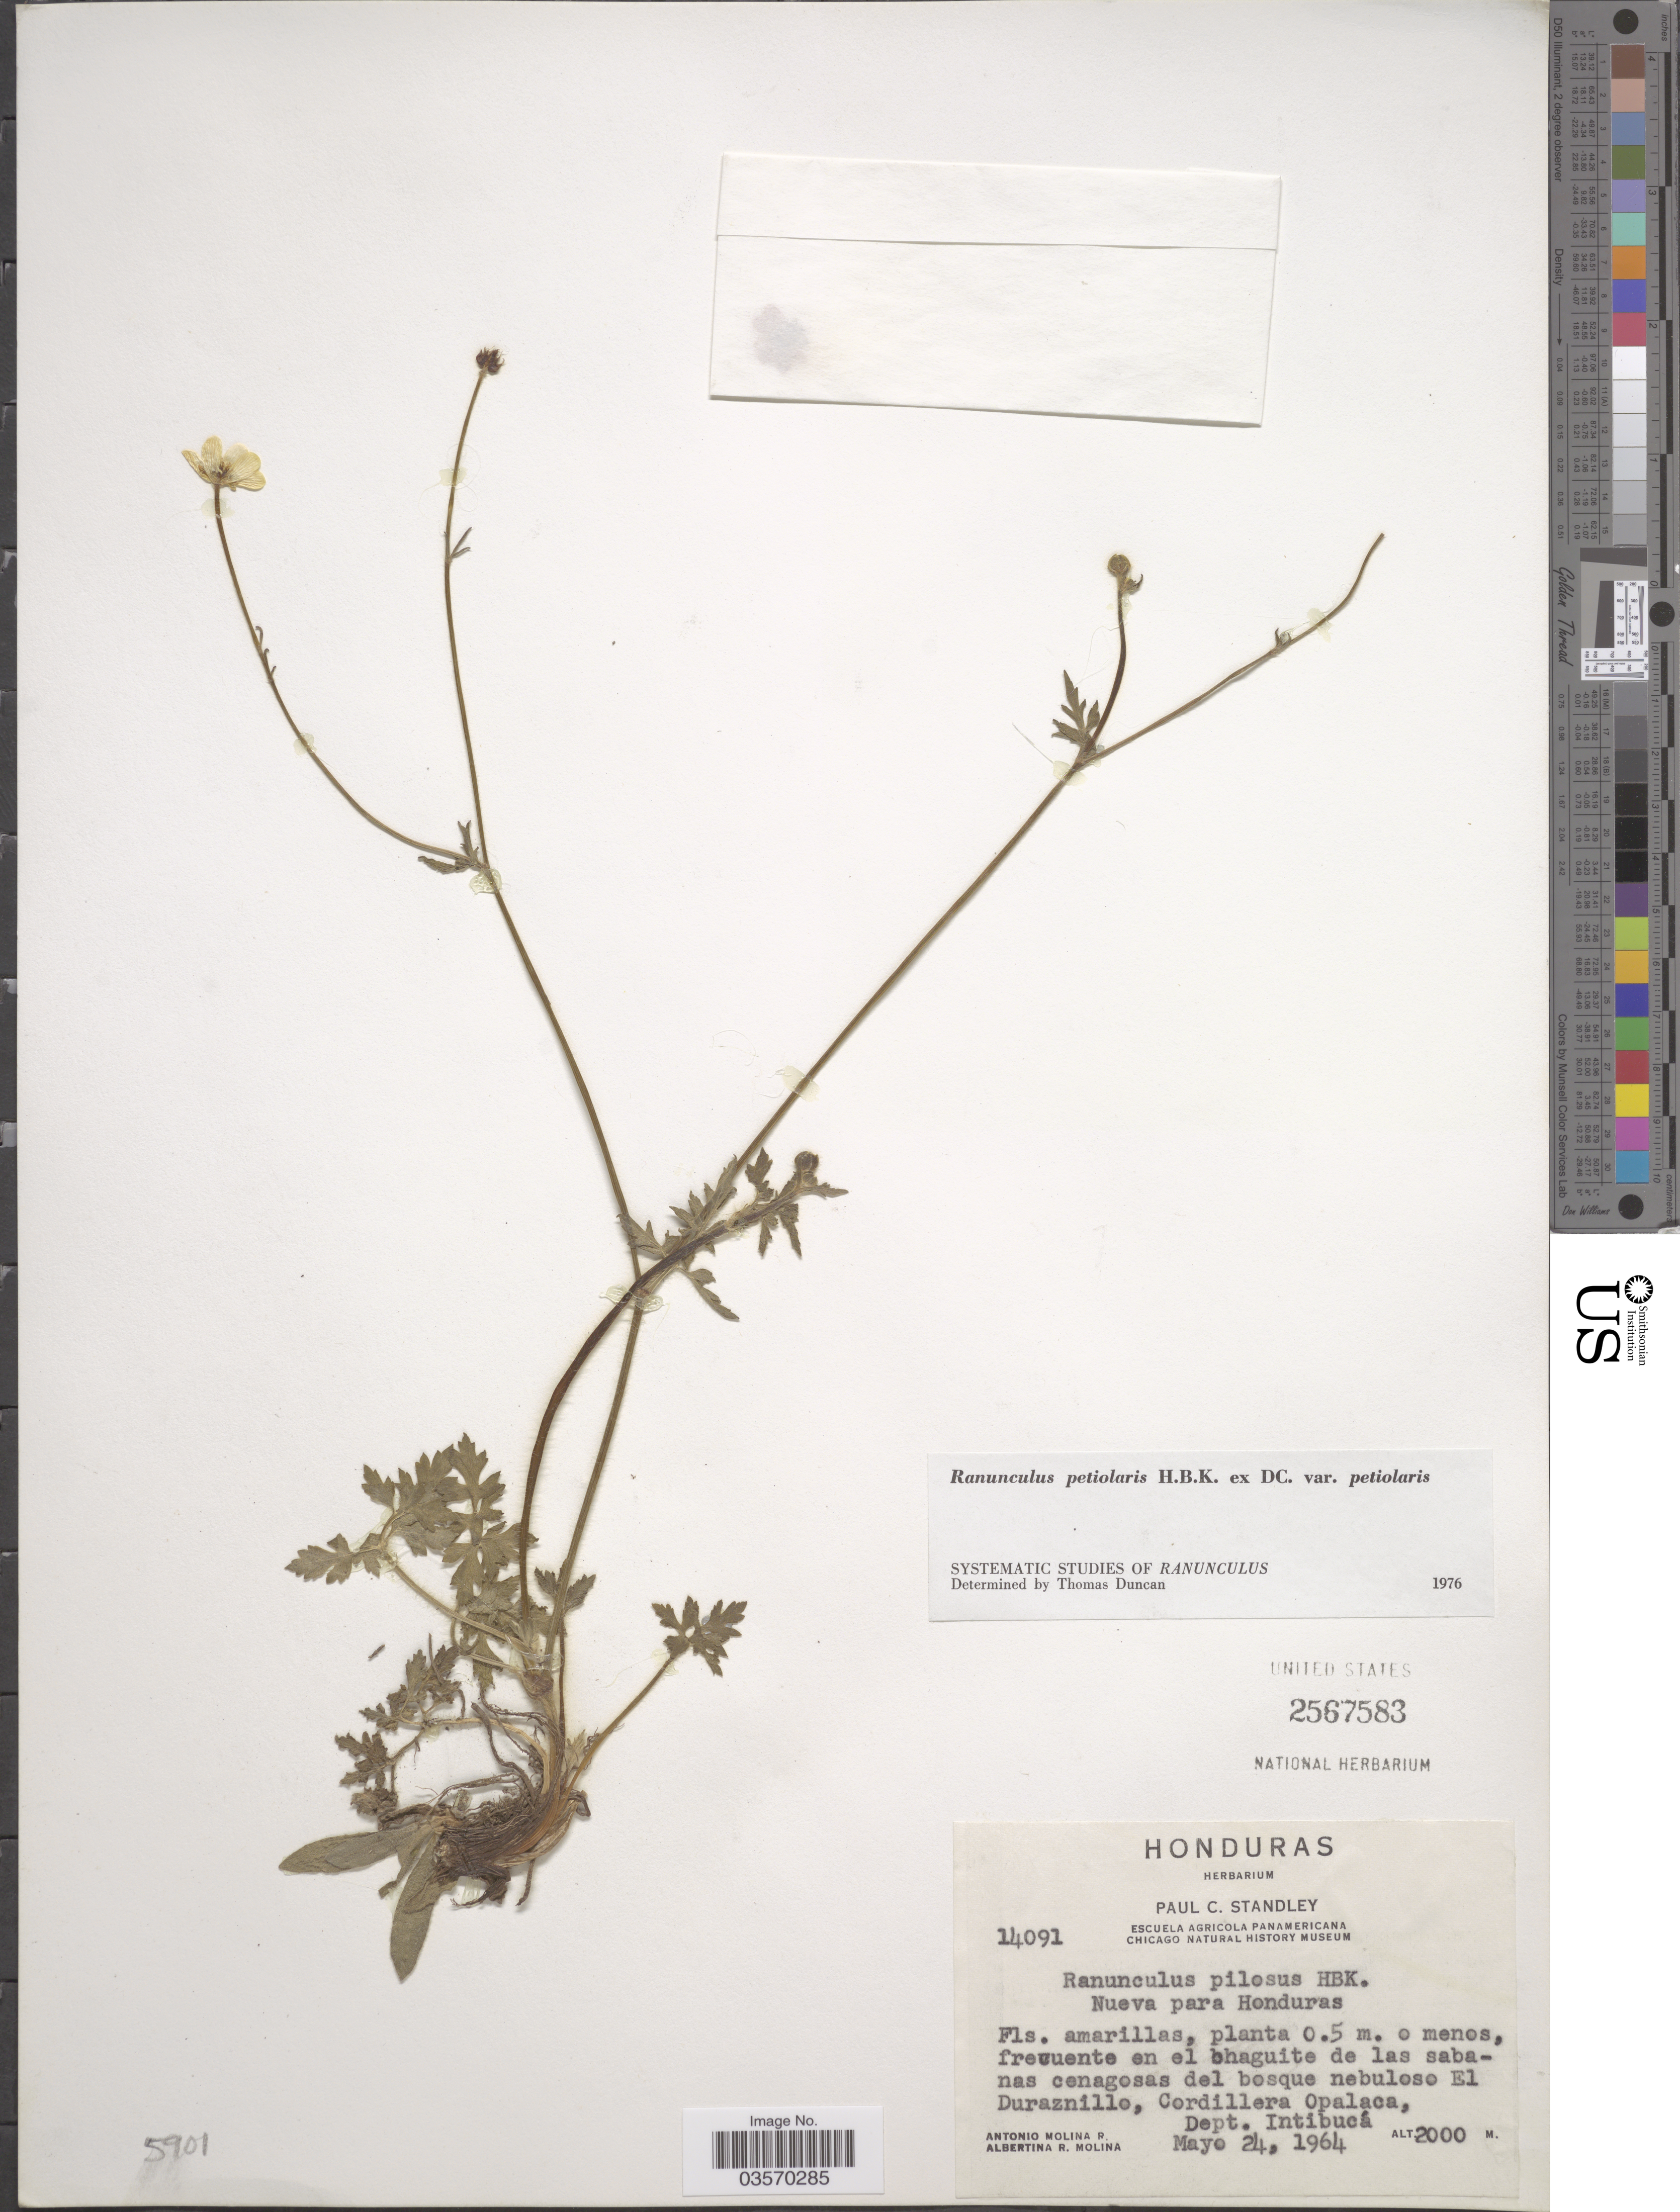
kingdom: Plantae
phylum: Tracheophyta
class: Magnoliopsida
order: Ranunculales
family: Ranunculaceae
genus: Ranunculus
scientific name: Ranunculus petiolaris var. petiolaris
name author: Kunth ex DC.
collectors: A. Molina R. & A. R. Molina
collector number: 14091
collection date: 1964-05-24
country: Honduras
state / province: Intibuca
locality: Del bosque nebuloso El Duraznillo, Cordillera Opalaca, Dept. Intibucá.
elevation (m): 2000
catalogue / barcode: US 2567583